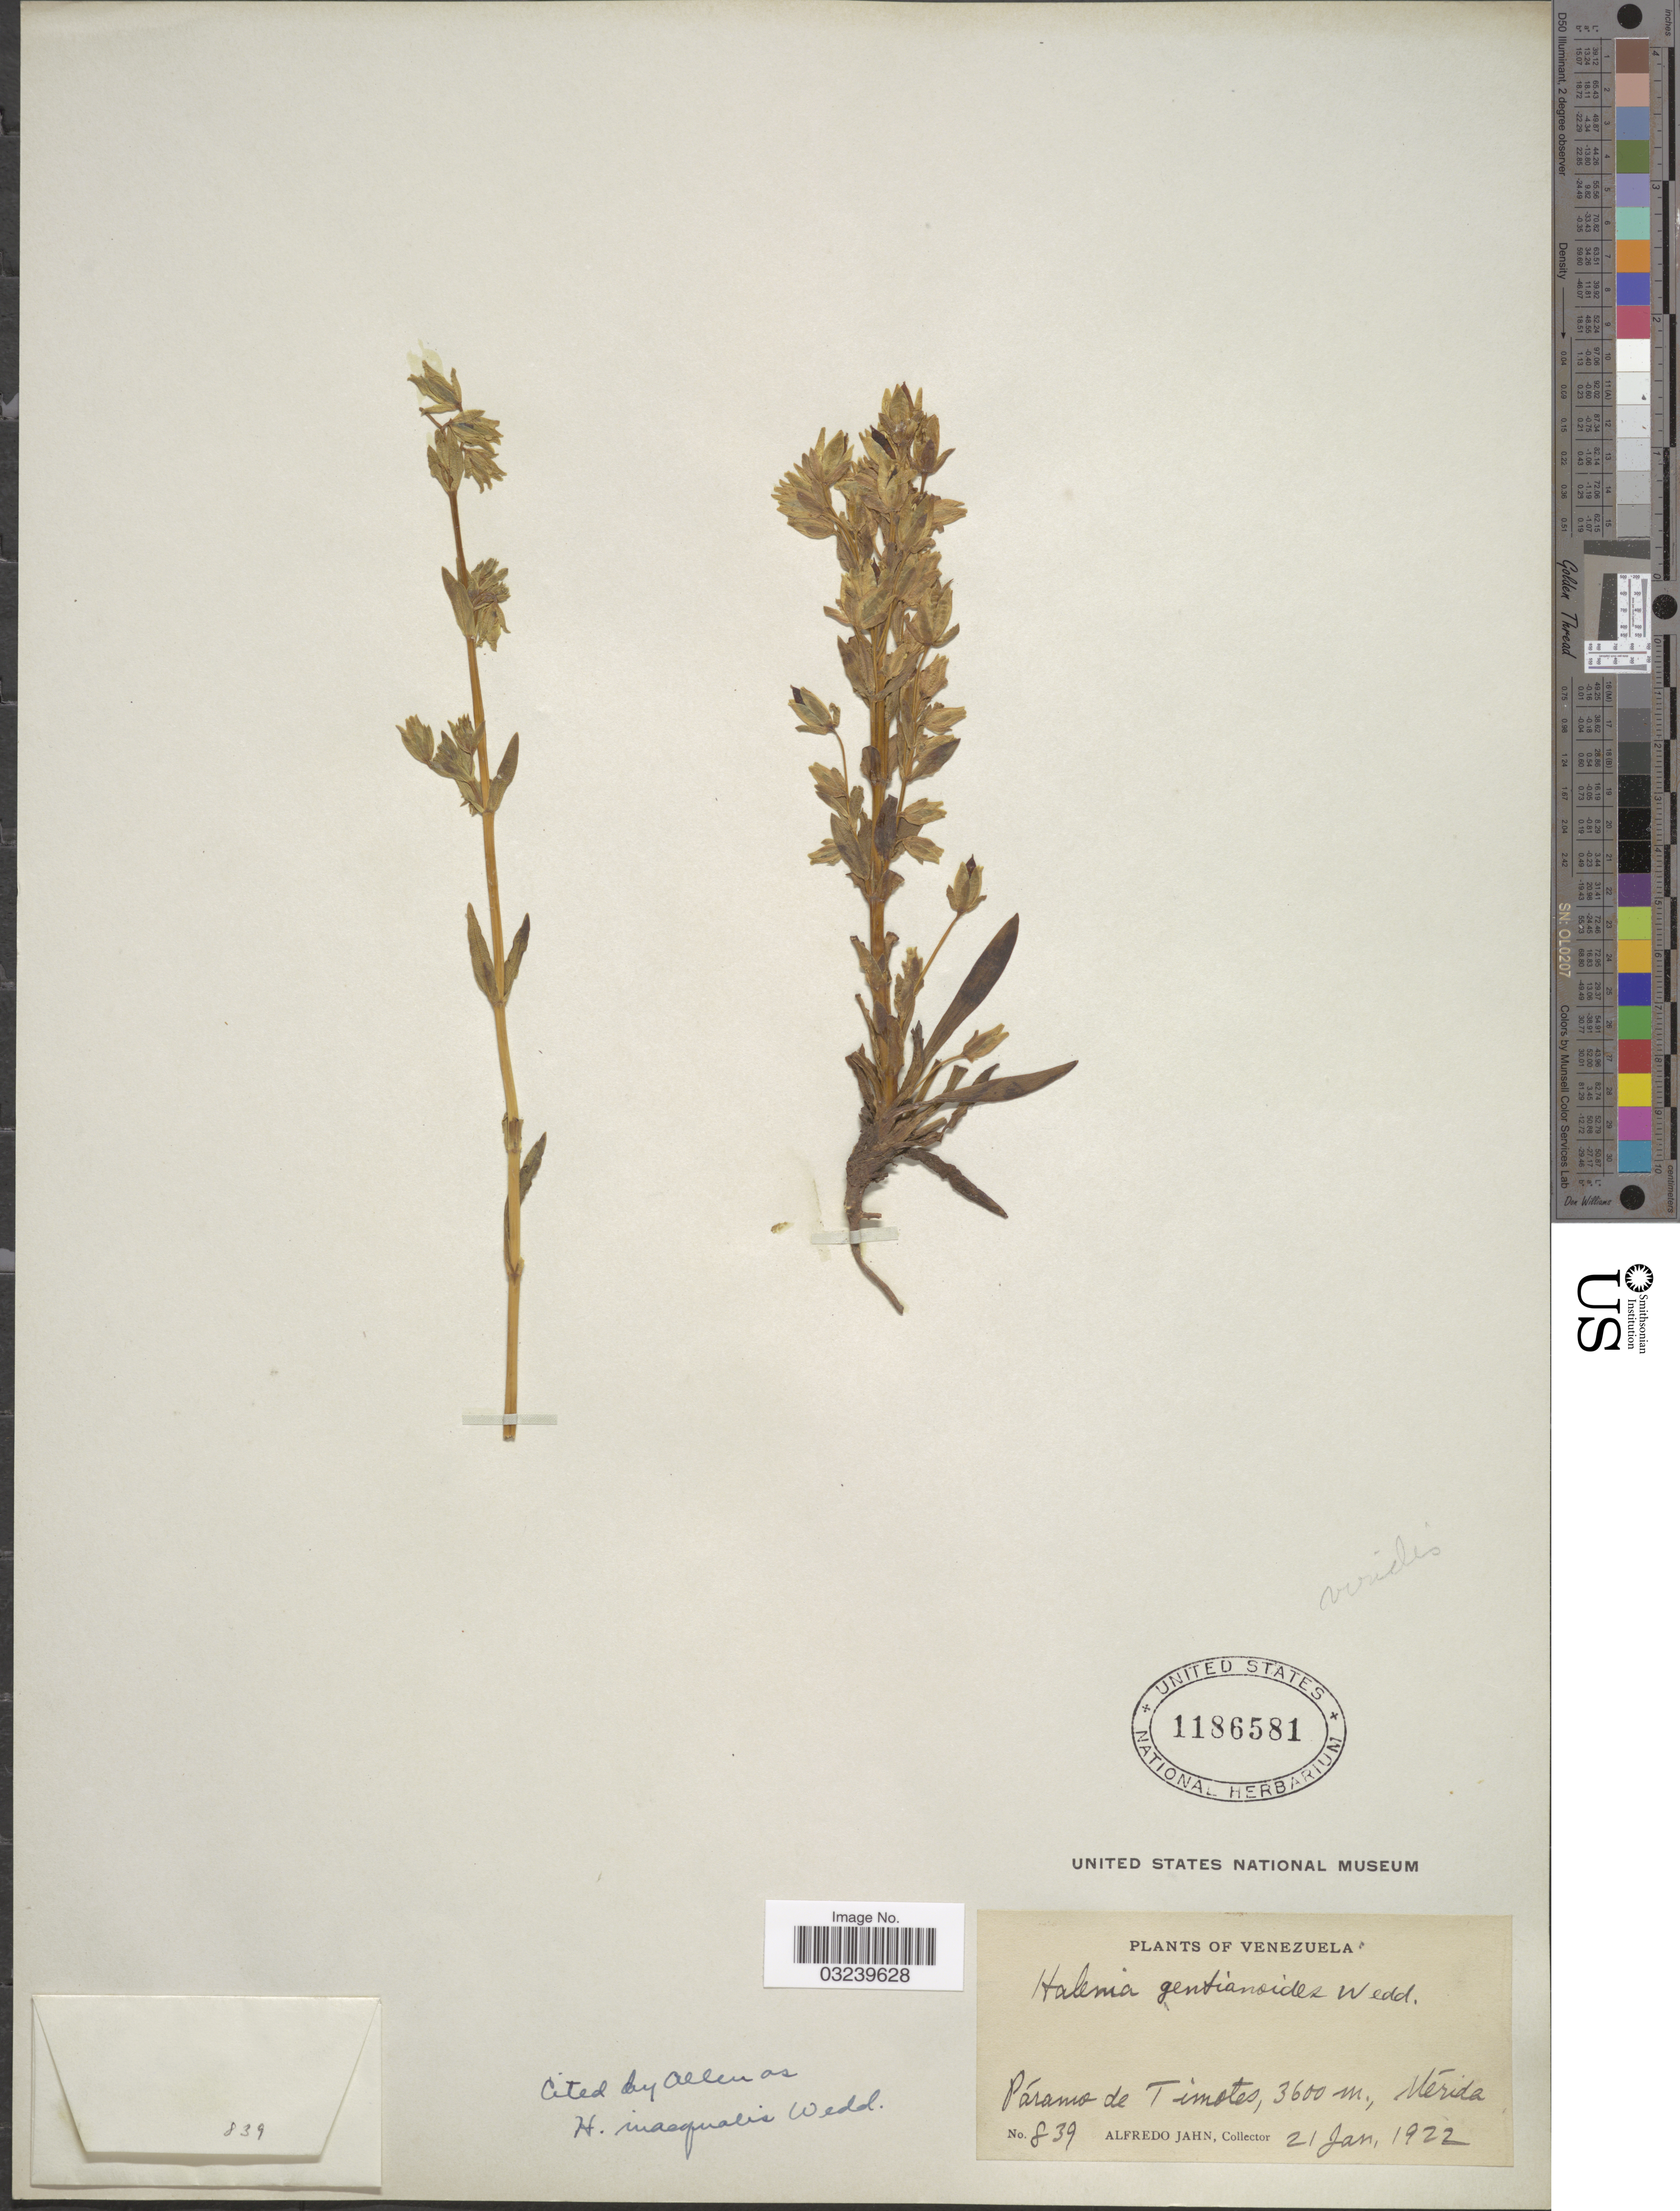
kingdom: Plantae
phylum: Tracheophyta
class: Magnoliopsida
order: Gentianales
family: Gentianaceae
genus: Halenia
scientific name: Halenia viridis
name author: (Griseb.) Gilg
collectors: A. Jahn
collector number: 839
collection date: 1922-01-21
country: Venezuela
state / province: Mérida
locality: Páramo de Timotes.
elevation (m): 3600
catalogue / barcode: US 1186581